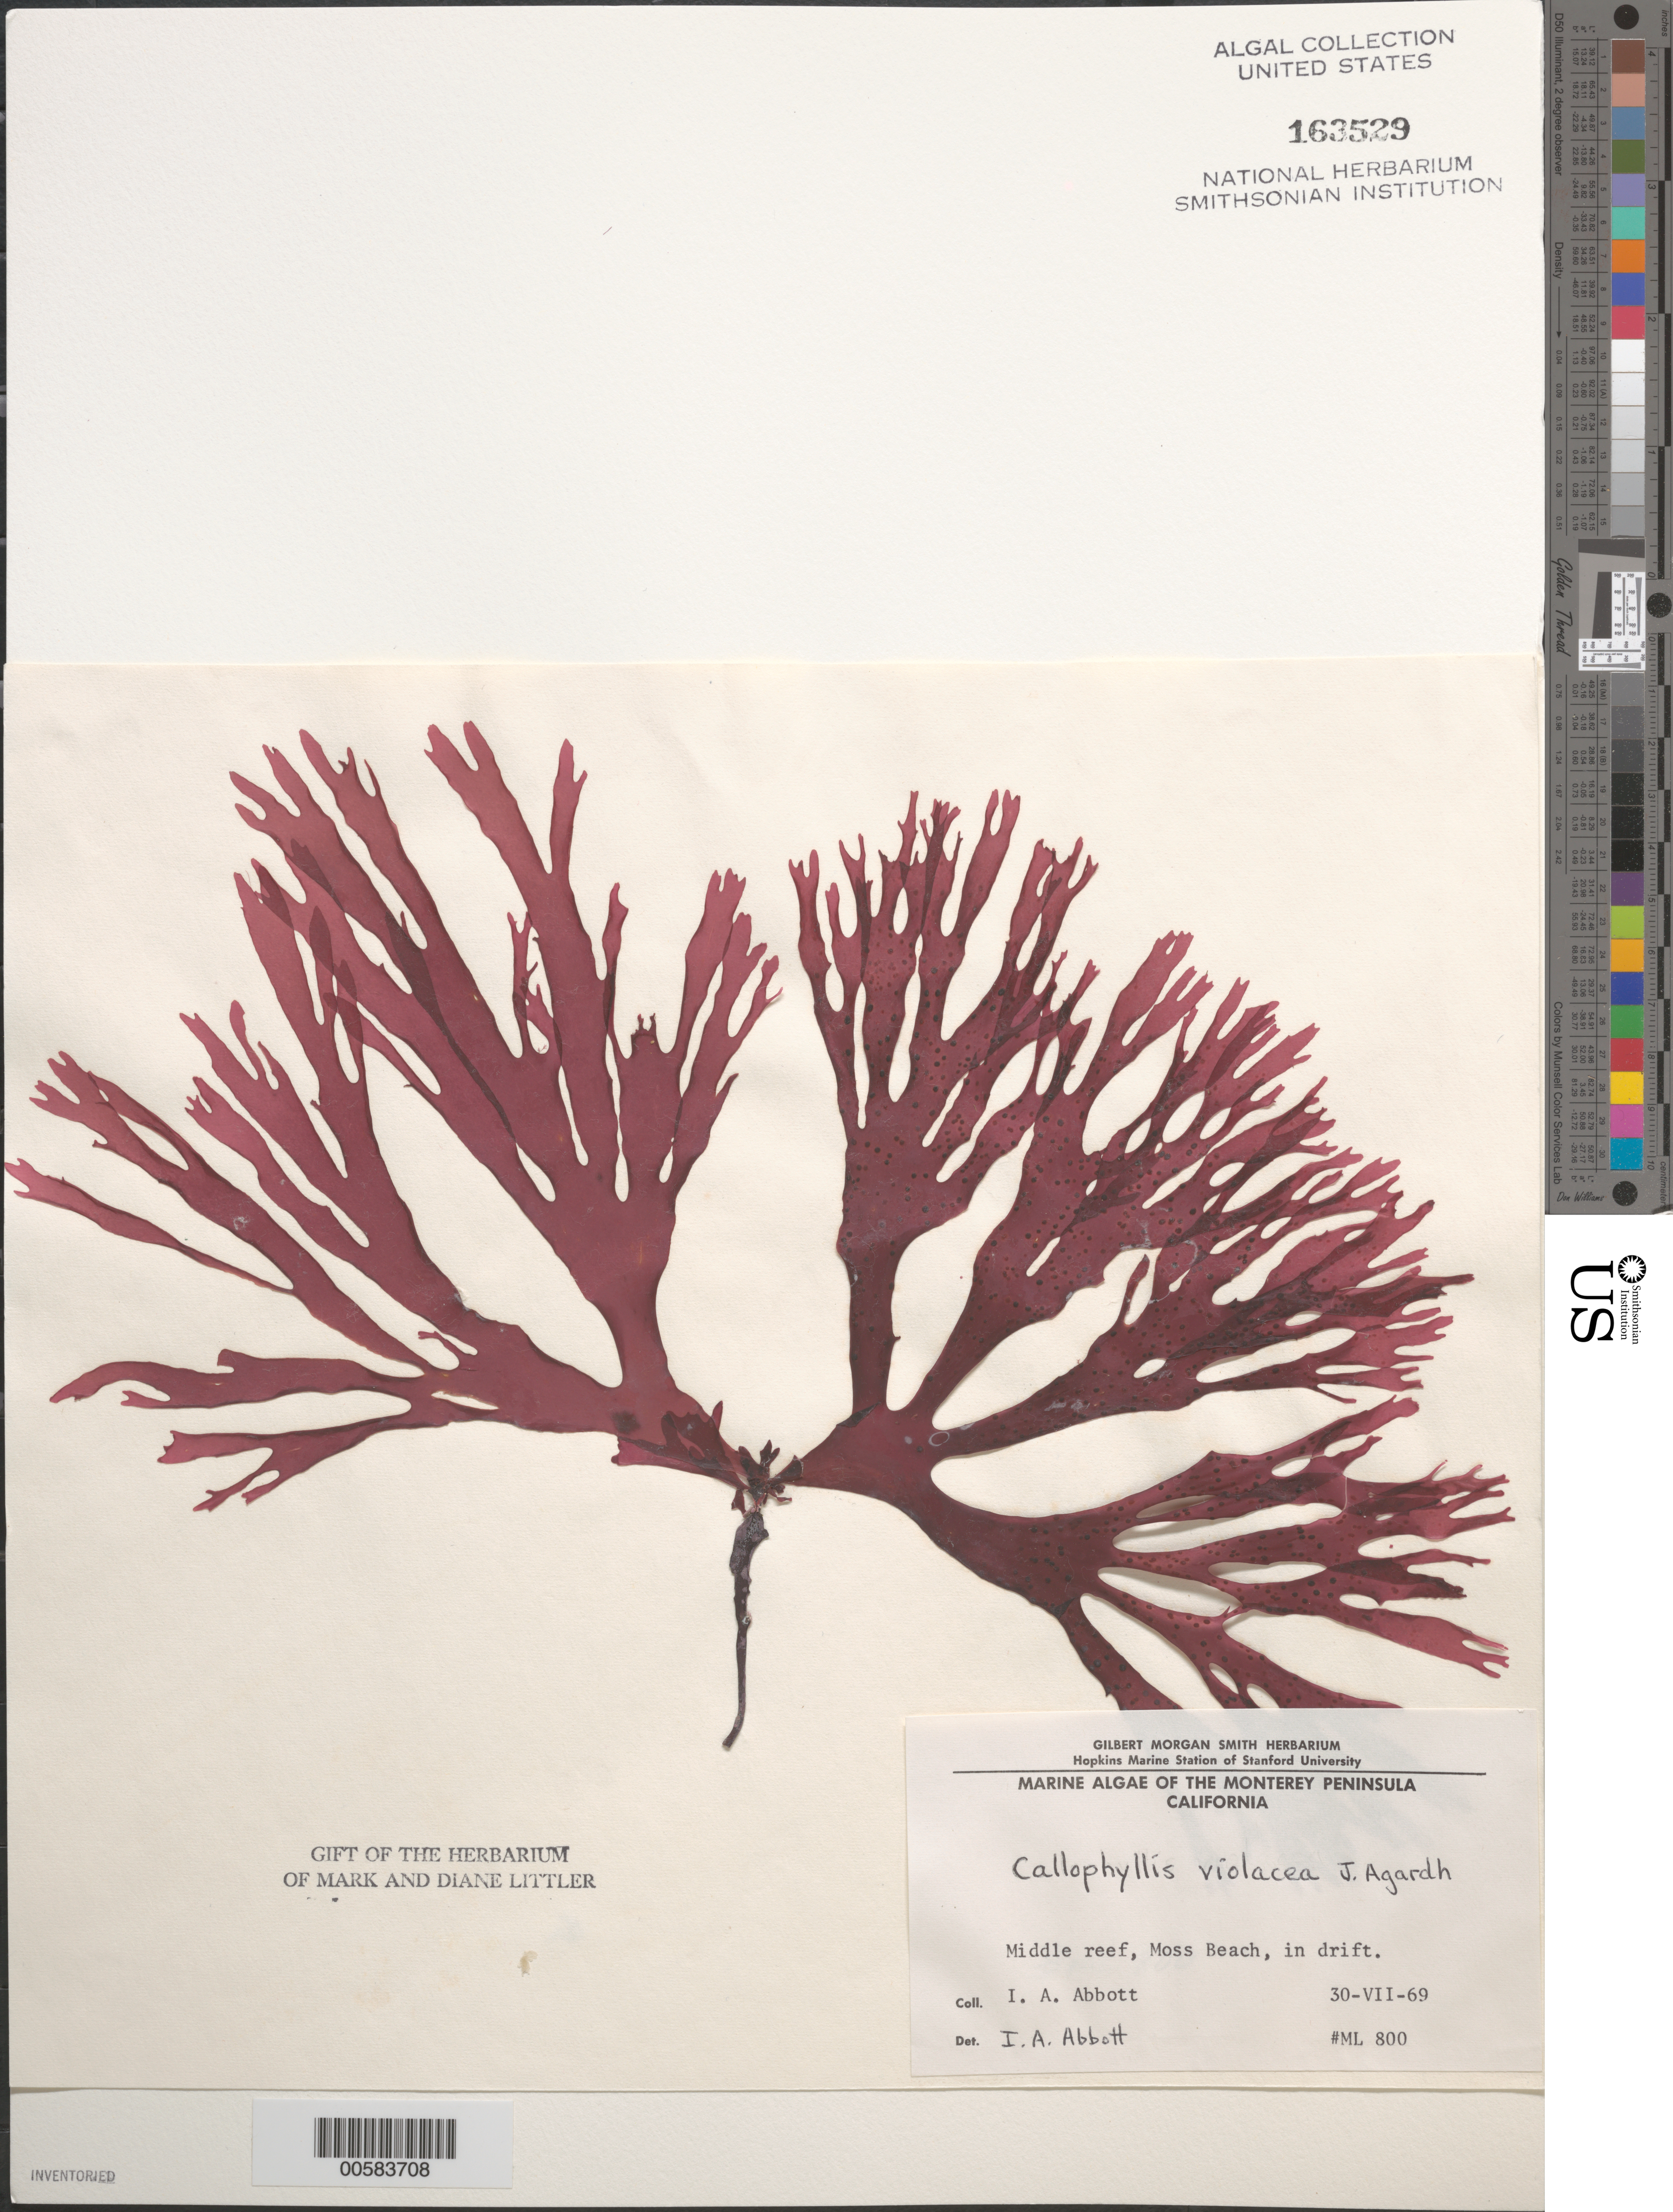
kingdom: Plantae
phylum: Rhodophyta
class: Florideophyceae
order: Gigartinales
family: Kallymeniaceae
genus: Callophyllis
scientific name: Callophyllis violacea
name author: J. Agardh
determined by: Abbott, Isabella A.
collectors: I. A. Abbott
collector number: ML 800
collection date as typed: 30 Jul 1969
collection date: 1969-07-30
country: United States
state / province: California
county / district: Monterey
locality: Middle Reef of Moss Beach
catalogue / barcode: US 163529